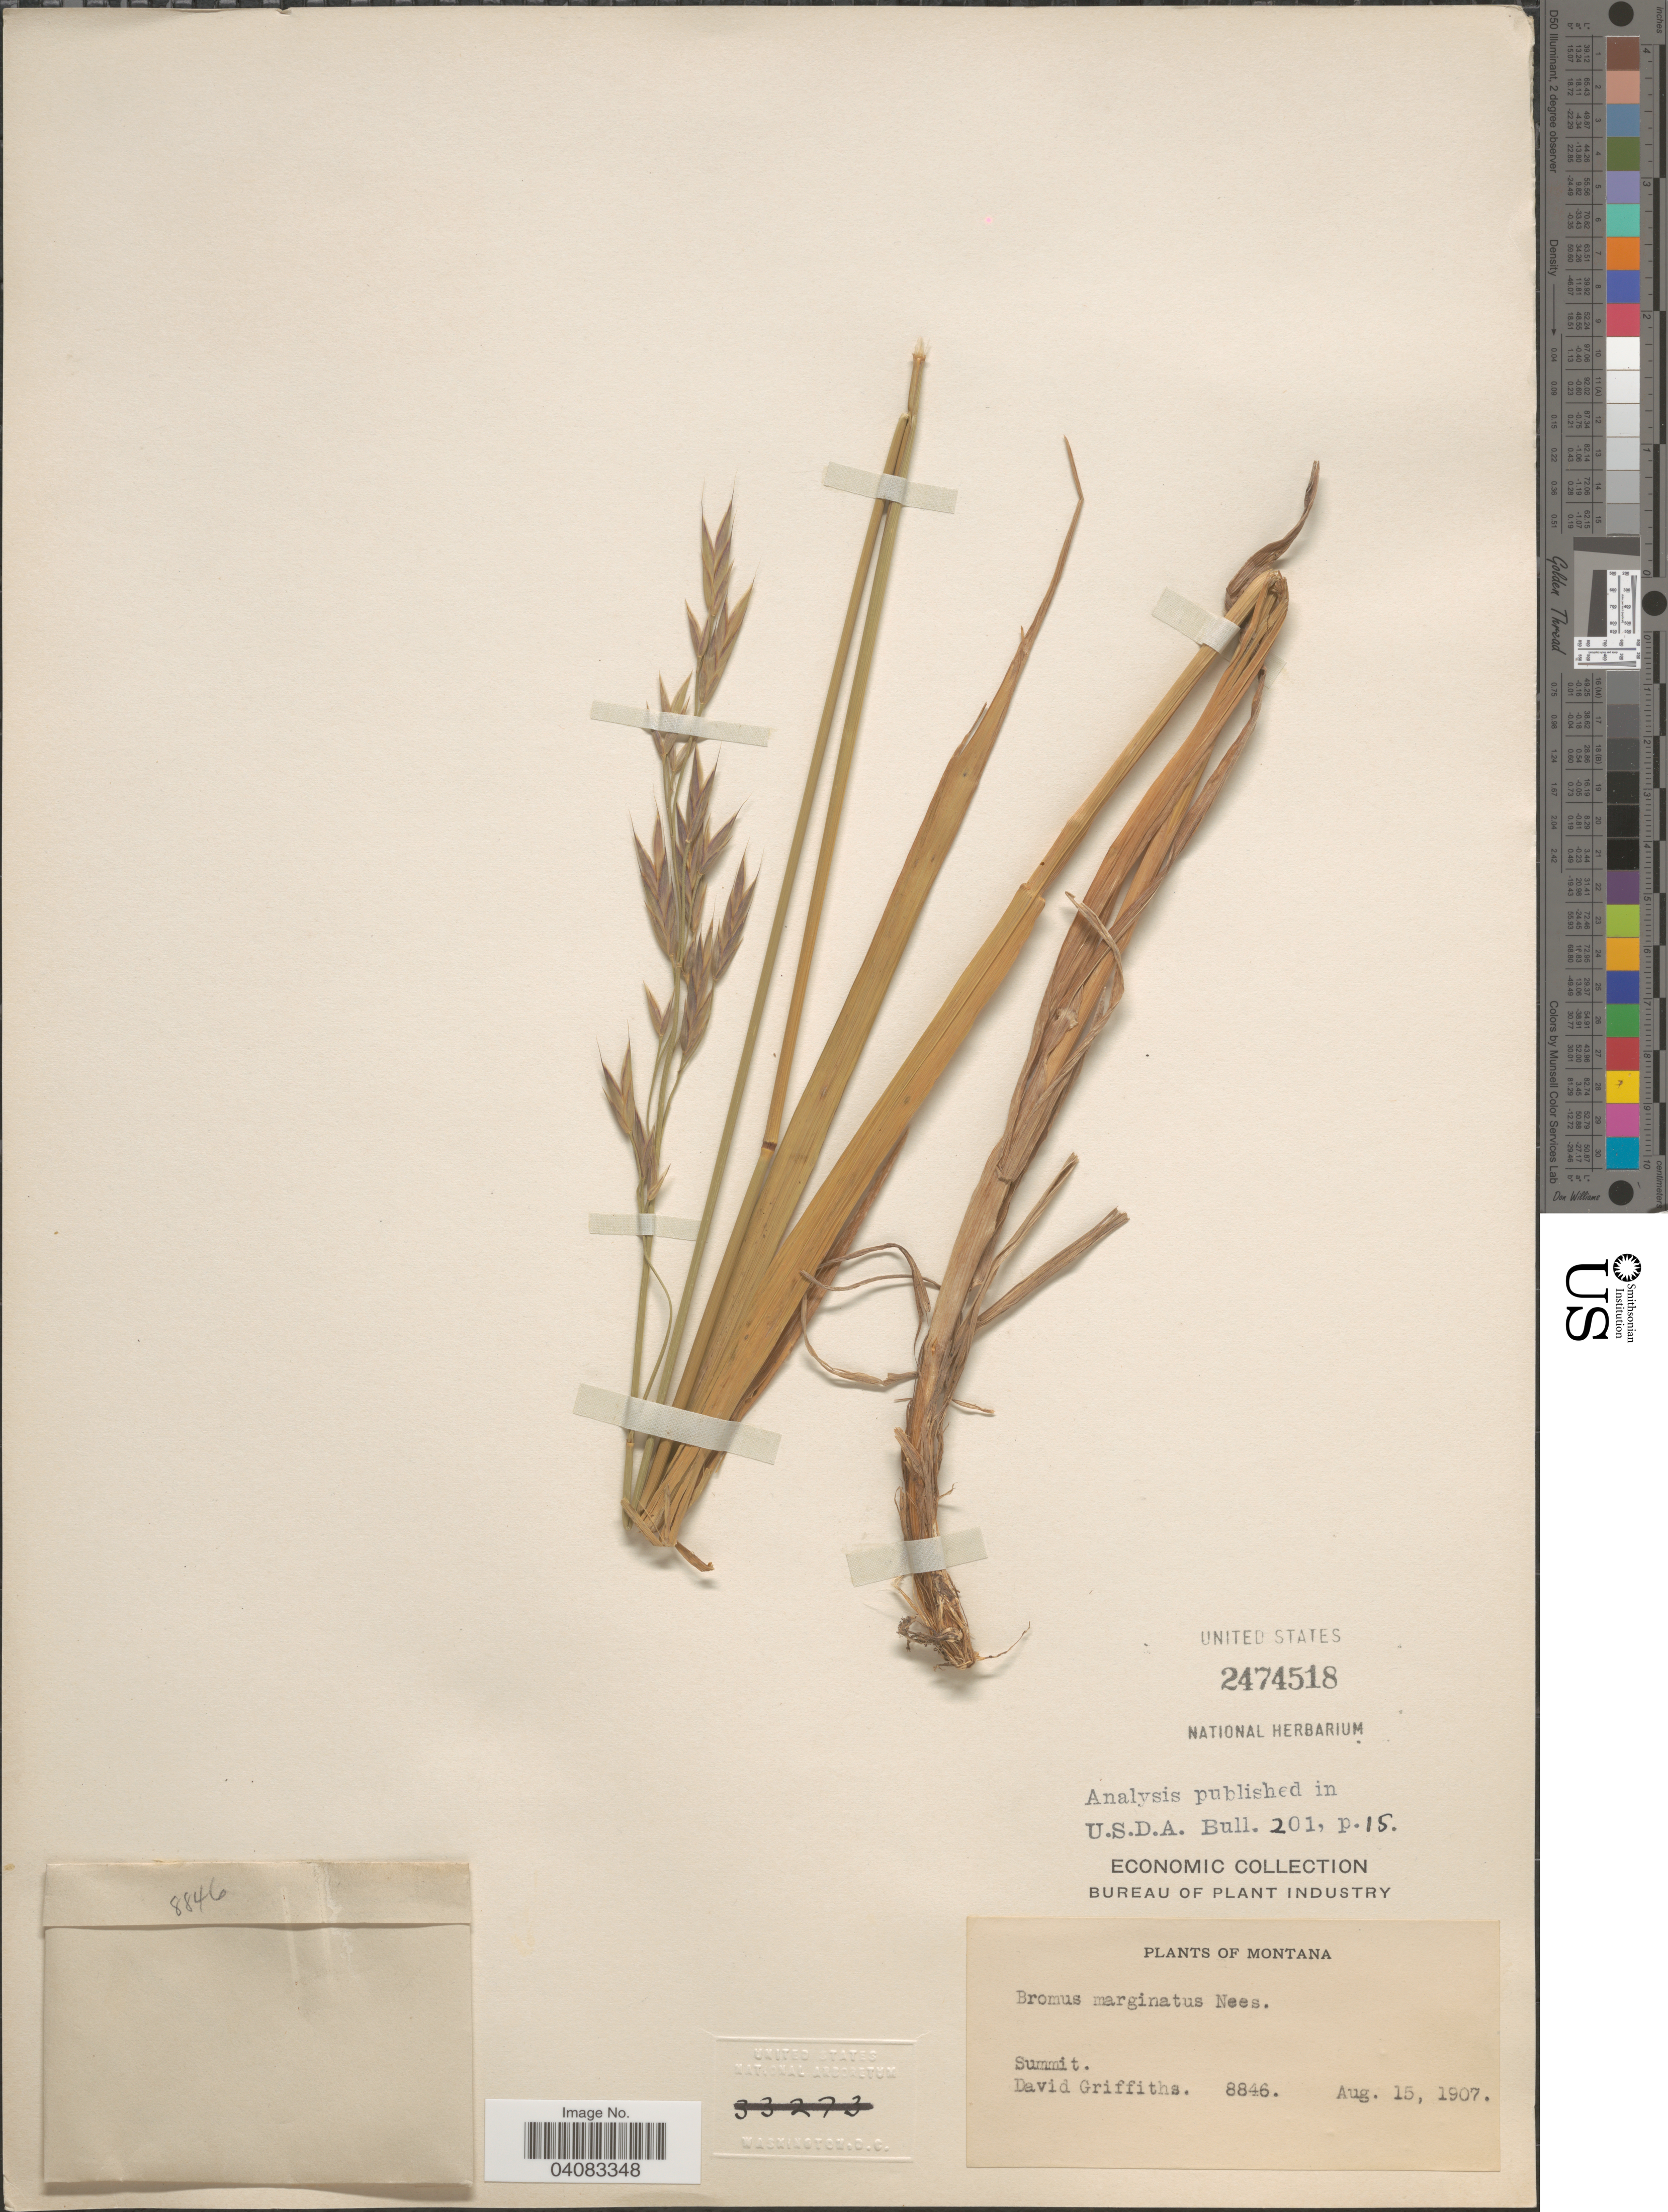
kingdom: Plantae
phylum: Tracheophyta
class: Liliopsida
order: Poales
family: Poaceae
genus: Bromus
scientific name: Bromus marginatus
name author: Nees ex Steud.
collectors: D. Griffiths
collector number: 8846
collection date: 1907-08-15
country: United States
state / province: Montana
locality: Summit.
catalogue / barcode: US 2474518